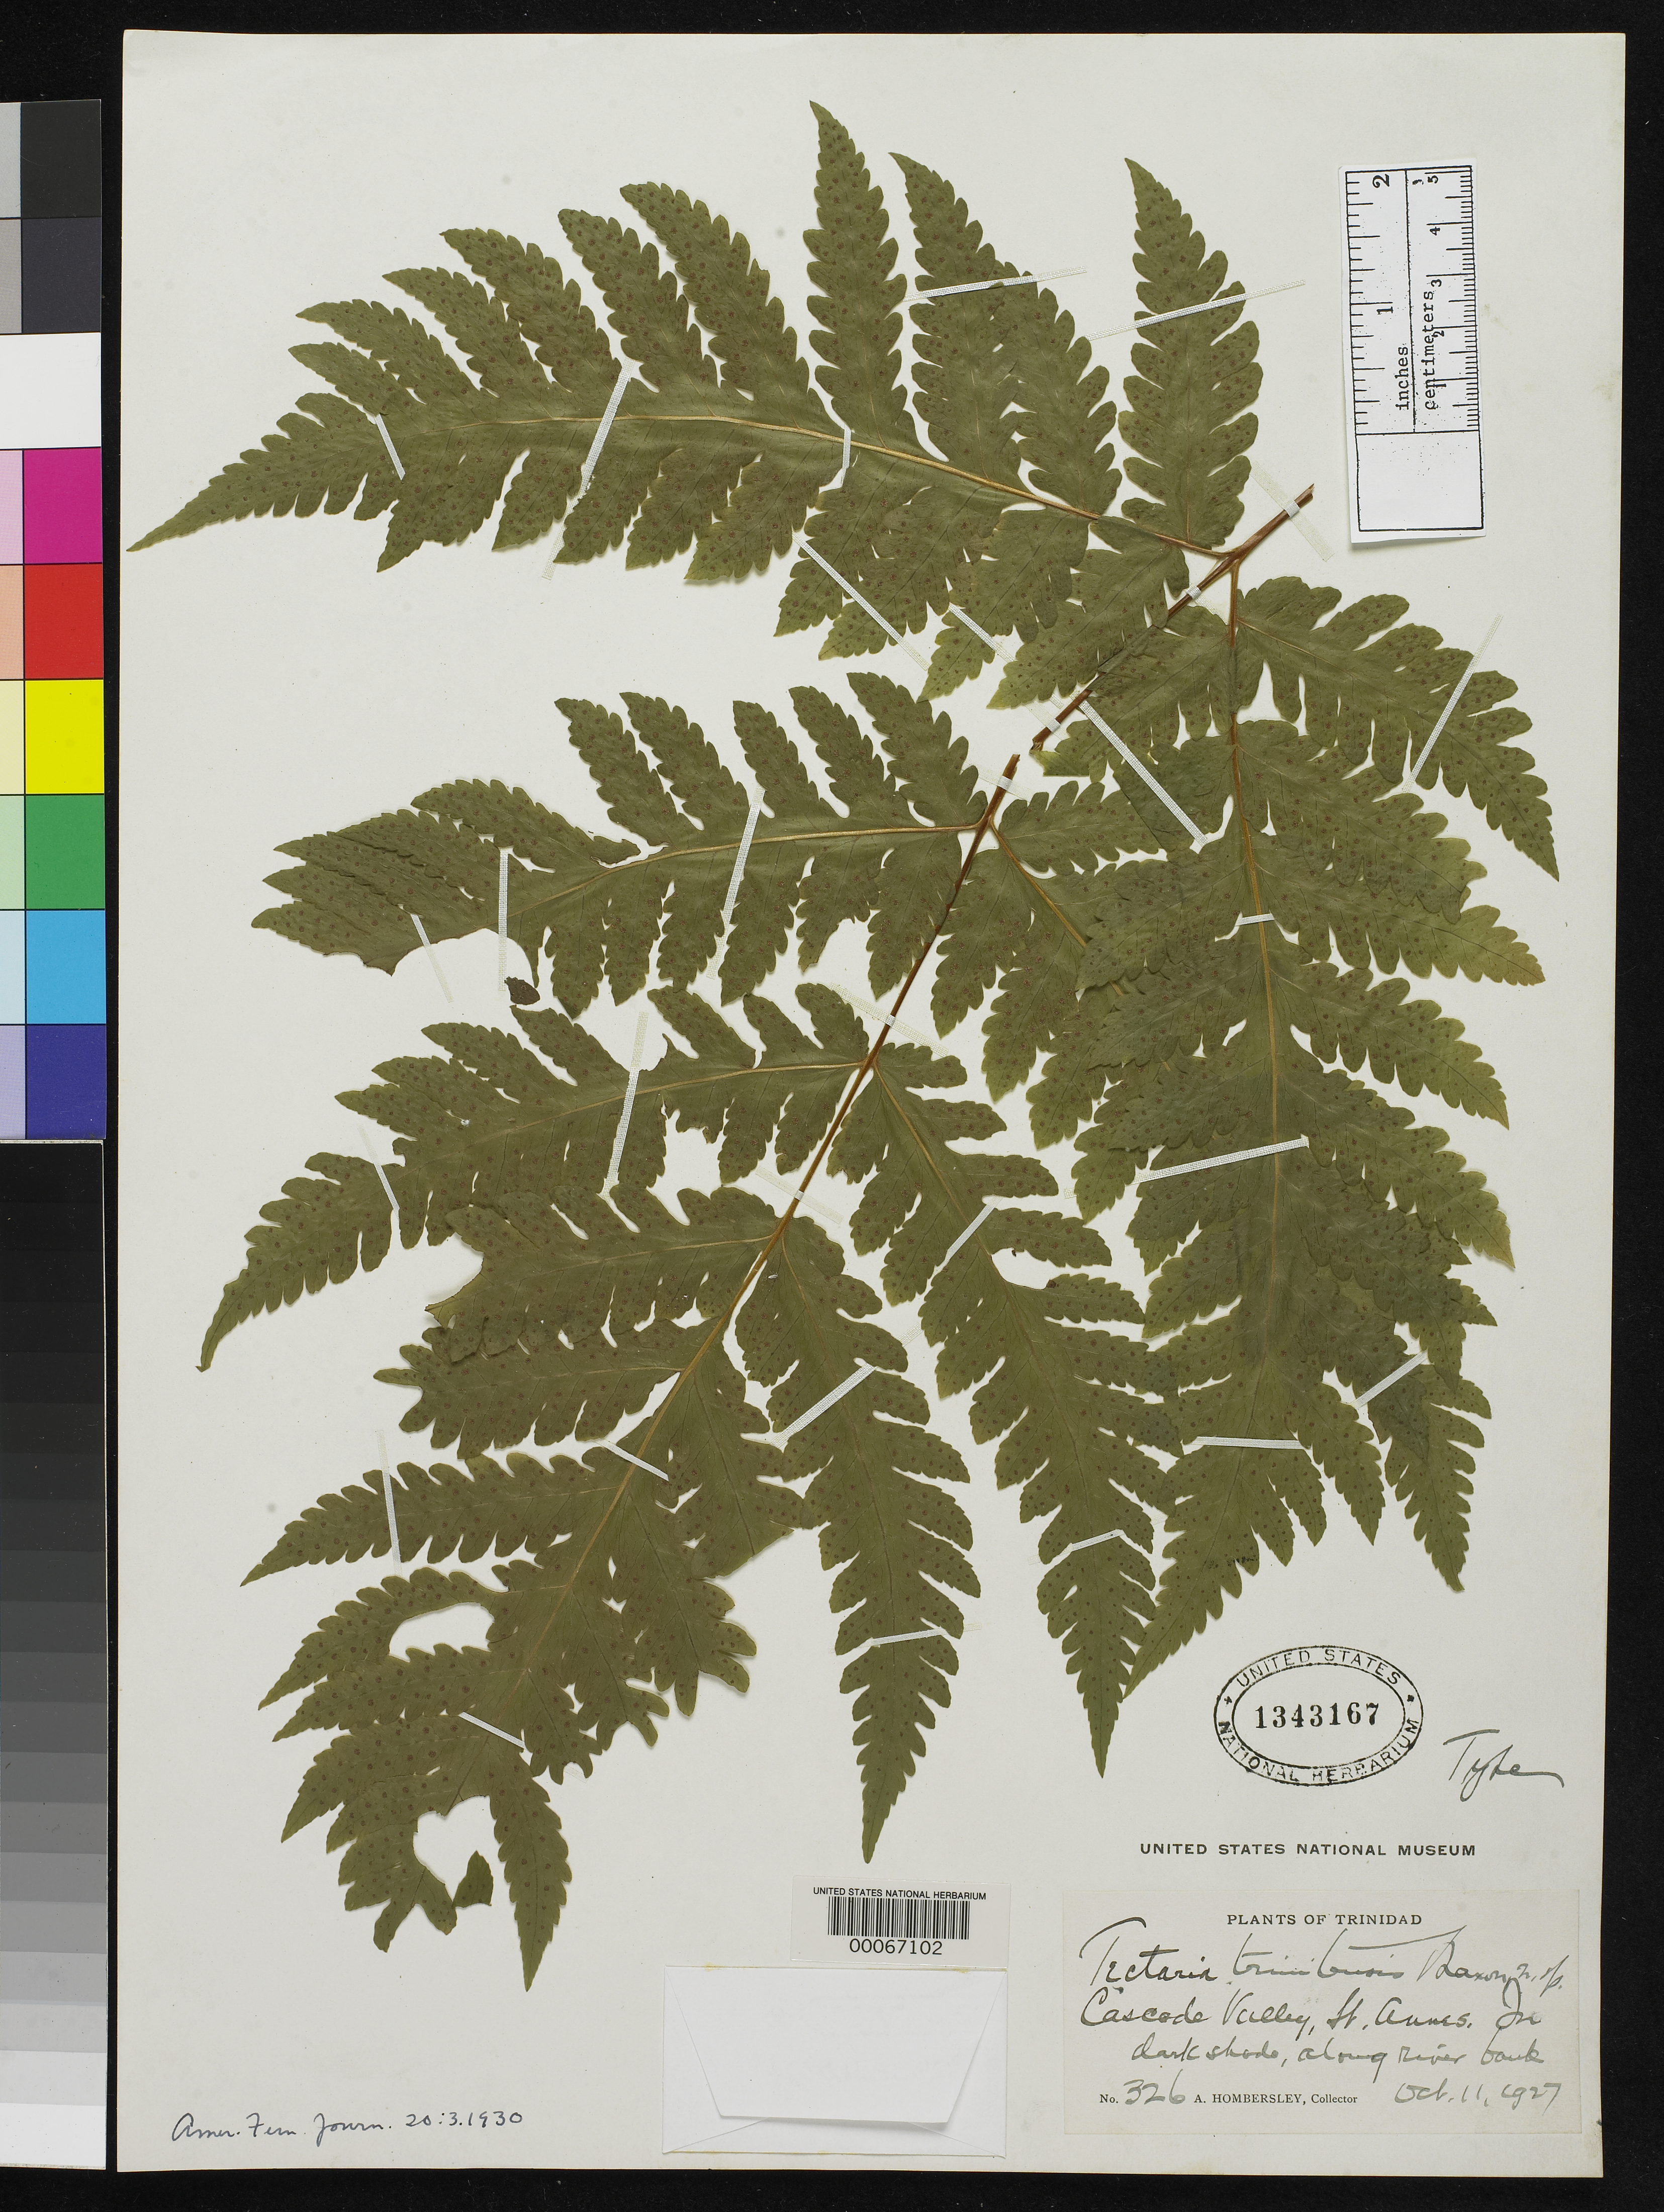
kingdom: Plantae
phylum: Tracheophyta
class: Polypodiopsida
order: Polypodiales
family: Tectariaceae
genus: Tectaria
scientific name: Tectaria trinitensis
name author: Maxon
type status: Holotype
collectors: A. Hombersley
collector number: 326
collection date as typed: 11 Oct 1927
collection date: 1927-10-11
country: Trinidad and Tobago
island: Trinidad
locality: Cascade Valley, St. Annes, along river bank.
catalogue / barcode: US 1343167